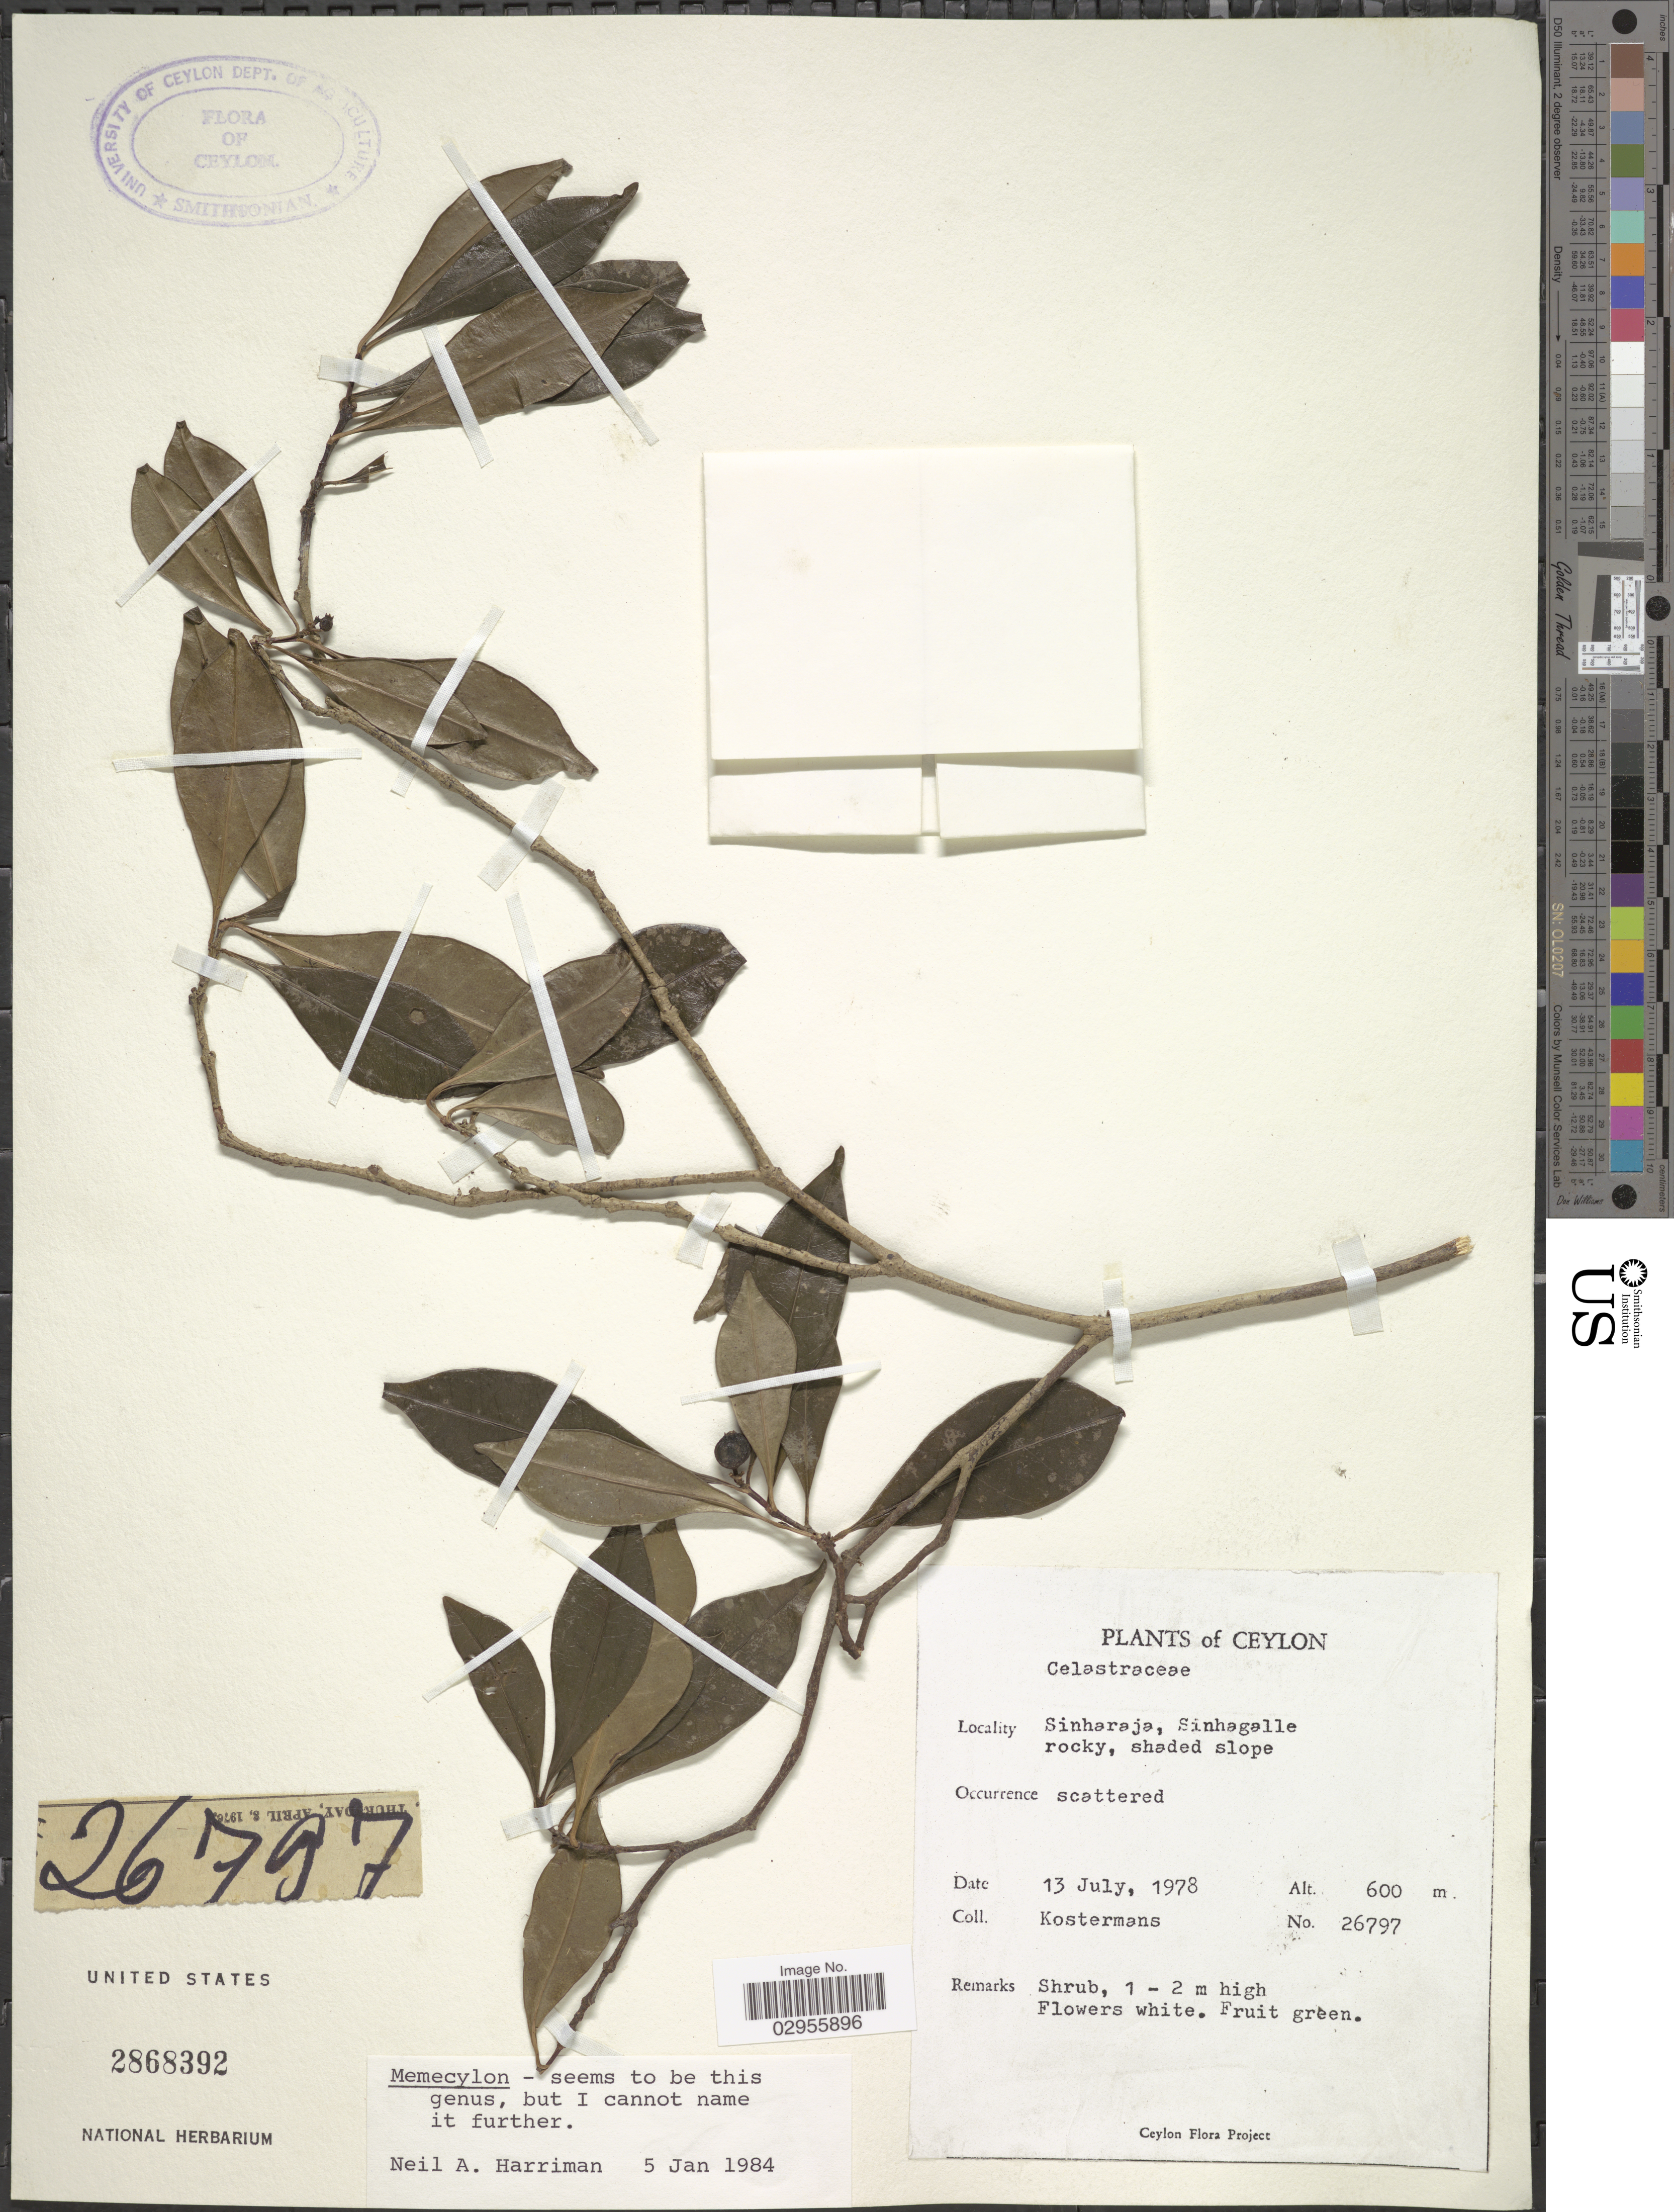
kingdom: Plantae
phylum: Tracheophyta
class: Magnoliopsida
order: Myrtales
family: Melastomataceae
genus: Memecylon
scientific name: Memecylon sp.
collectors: Kostermans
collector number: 26797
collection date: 1978-07-13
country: Sri Lanka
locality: Ceylon. Sinharaja, Sinhagalle.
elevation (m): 600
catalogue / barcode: US 2868392